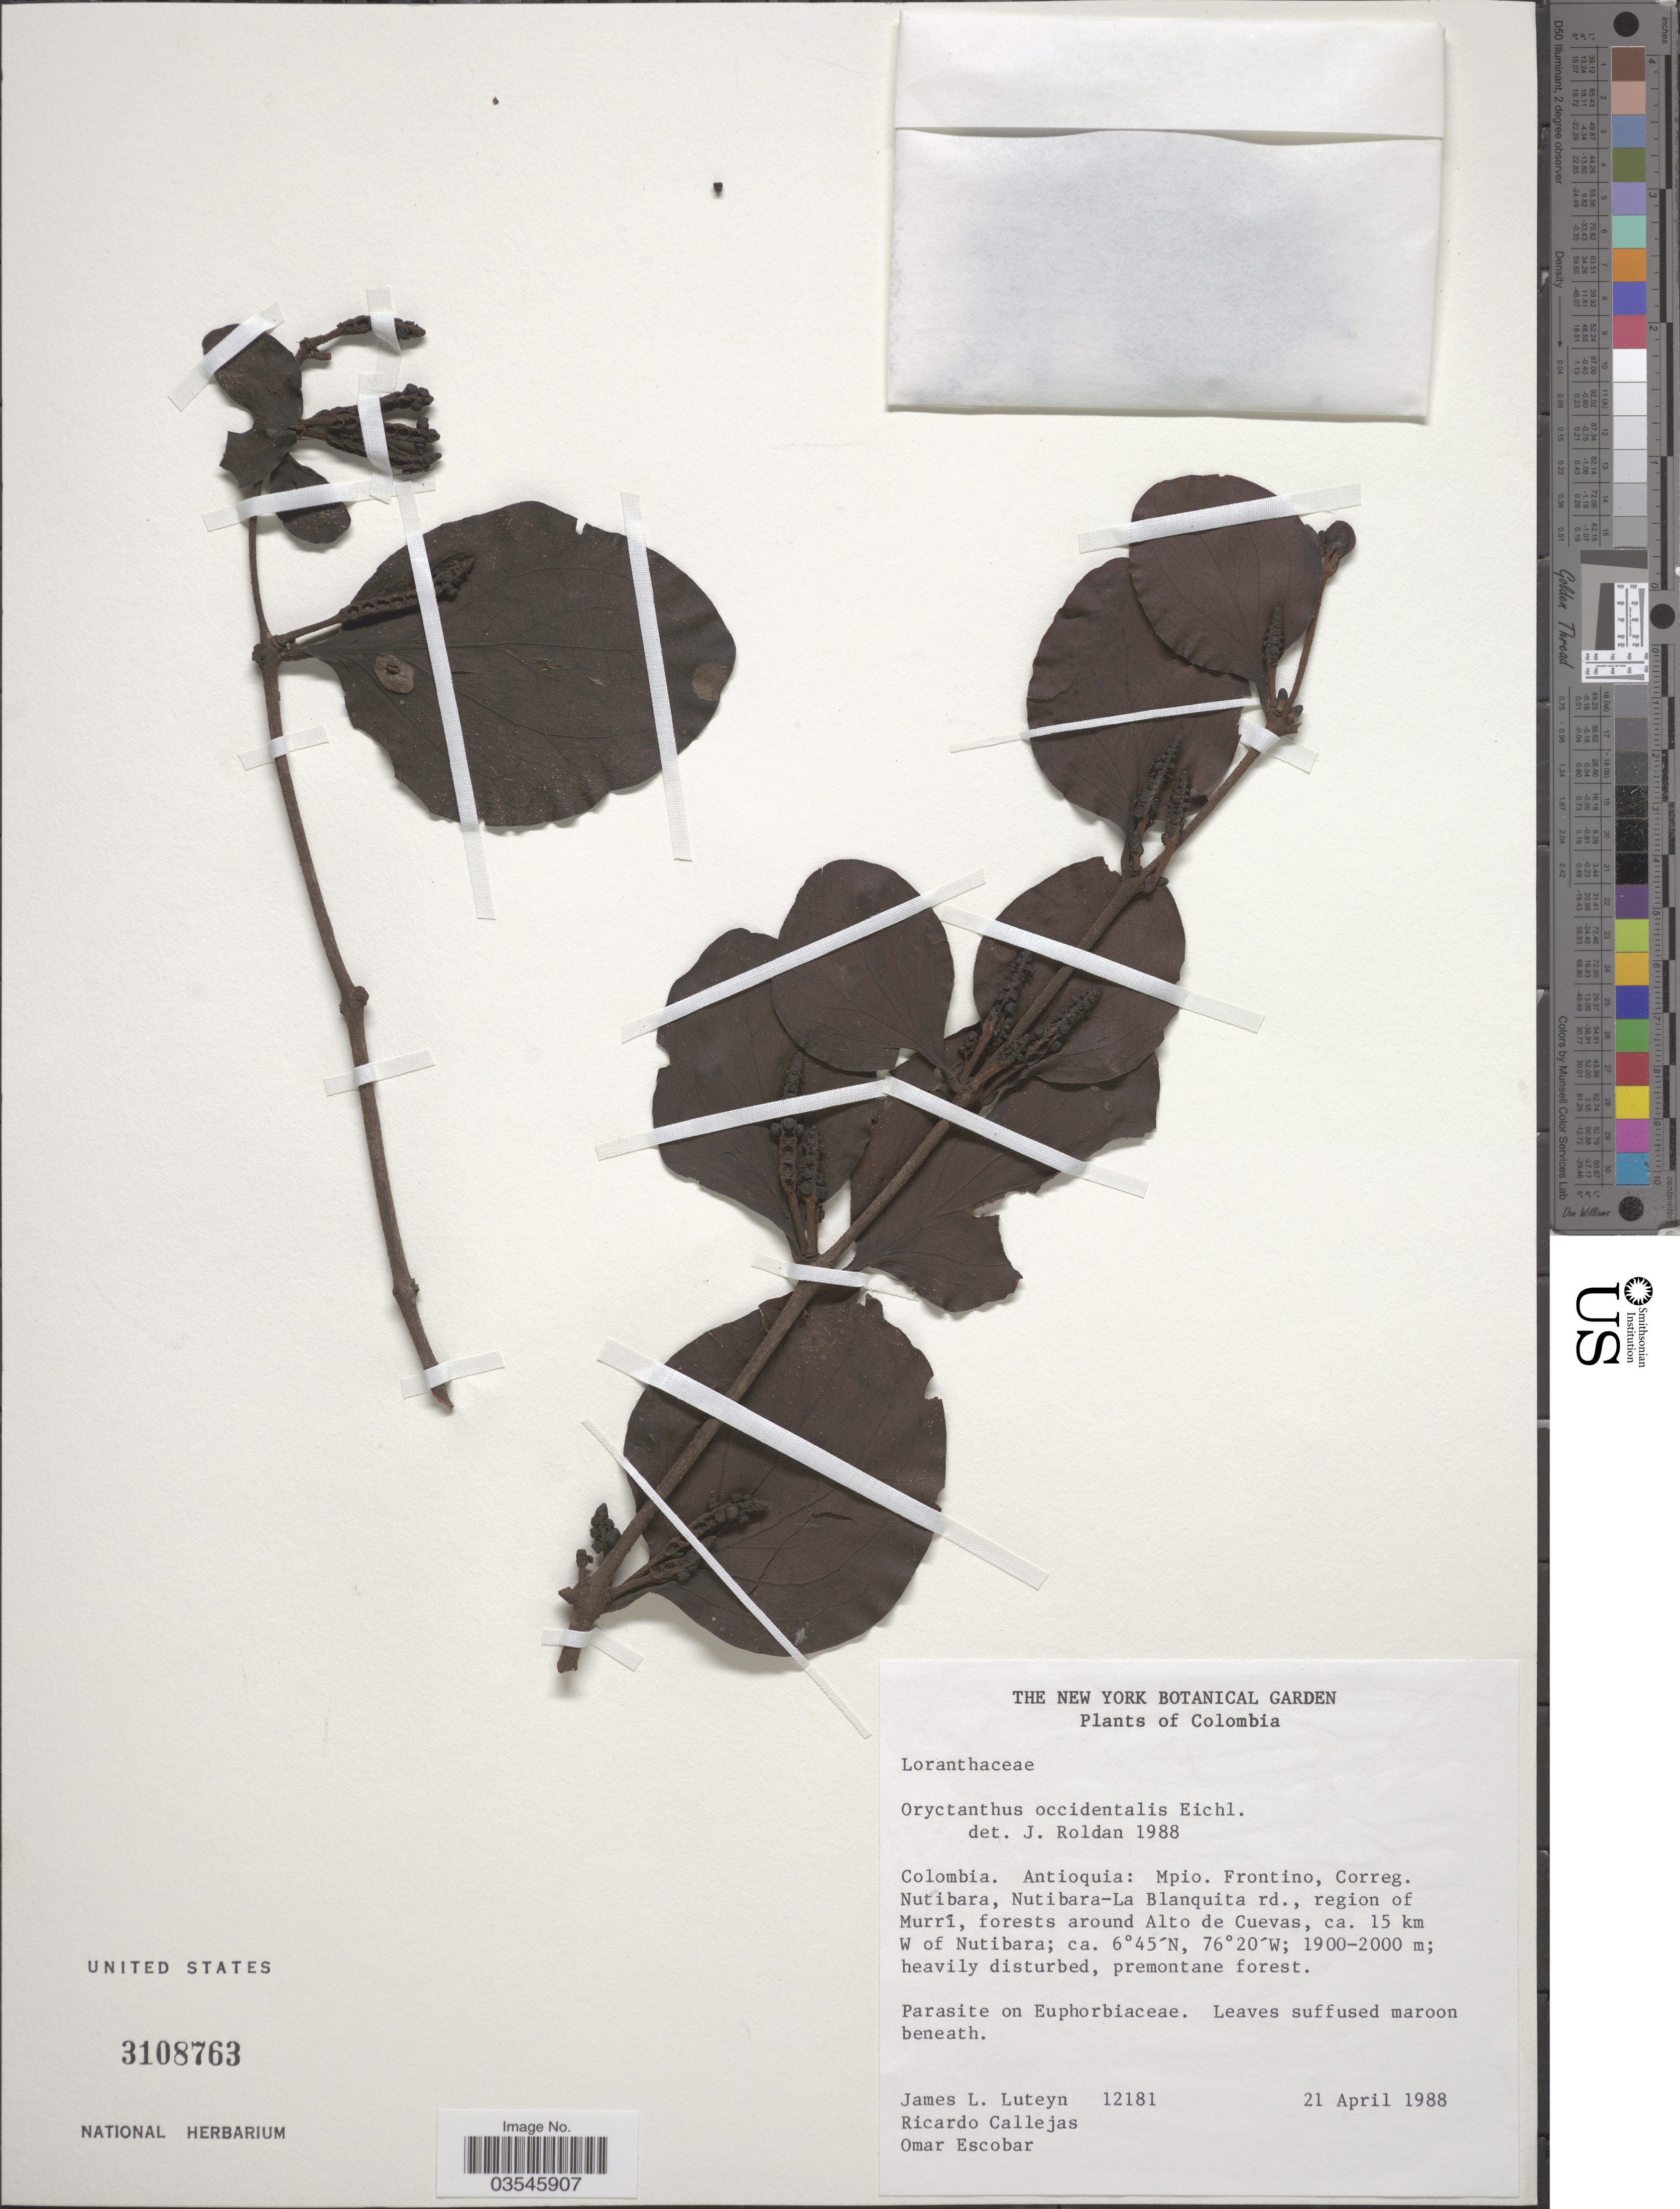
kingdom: Plantae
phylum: Tracheophyta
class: Magnoliopsida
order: Santalales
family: Loranthaceae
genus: Oryctanthus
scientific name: Oryctanthus occidentalis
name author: (L.) Eichler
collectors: J. Luteyn, R. Callejas & O. D. Escobar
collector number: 12181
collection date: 1988-04-21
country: Colombia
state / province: Antioquia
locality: Mpio. Frontino, Correg. Nutibara, Nutibara-La Blanquita rd., region of Murrí, forests around Alto de Cuevas, ca. 15 km W of Nutibara.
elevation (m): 1900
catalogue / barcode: US 3108763